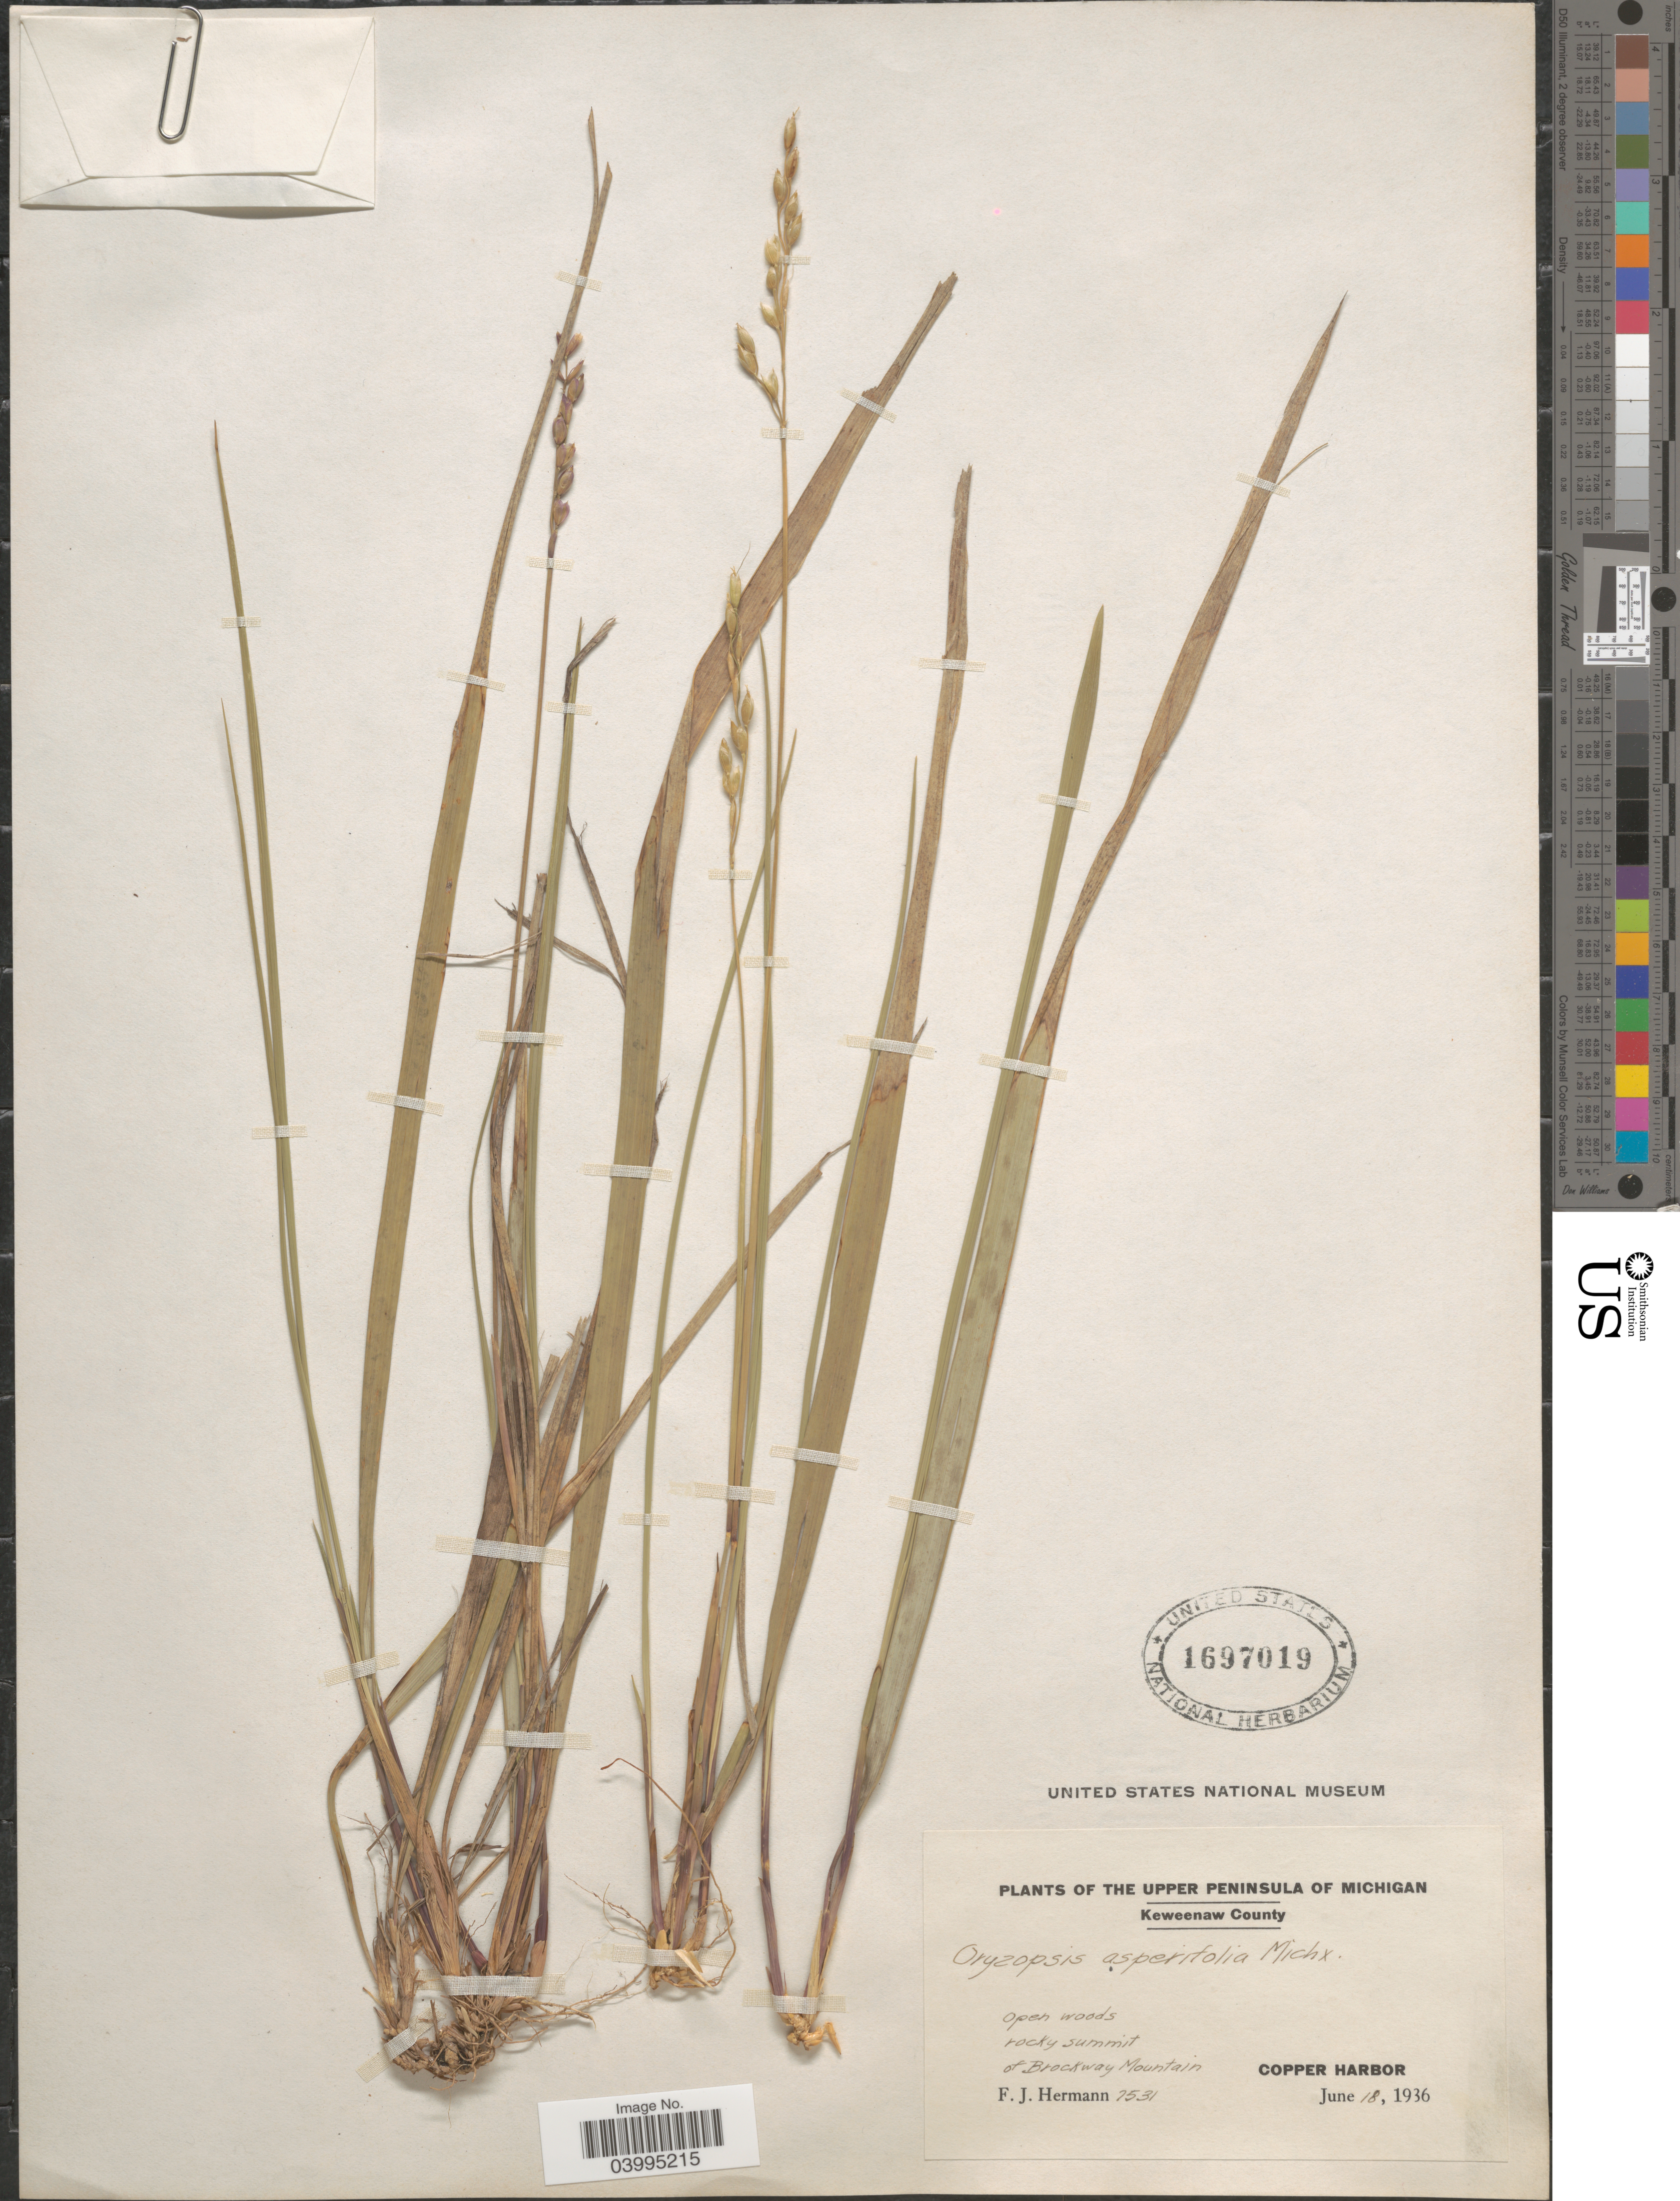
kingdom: Plantae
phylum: Tracheophyta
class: Liliopsida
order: Poales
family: Poaceae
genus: Oryzopsis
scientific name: Oryzopsis asperifolia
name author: Michx.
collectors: F. J. Hermann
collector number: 7531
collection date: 1936-06-18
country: United States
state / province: Michigan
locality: Upper Peninsula of Michigan. Keweenaw County. Open woods. Rocky summit of Brockway Mountain. Copper Harbor.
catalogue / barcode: US 1697019